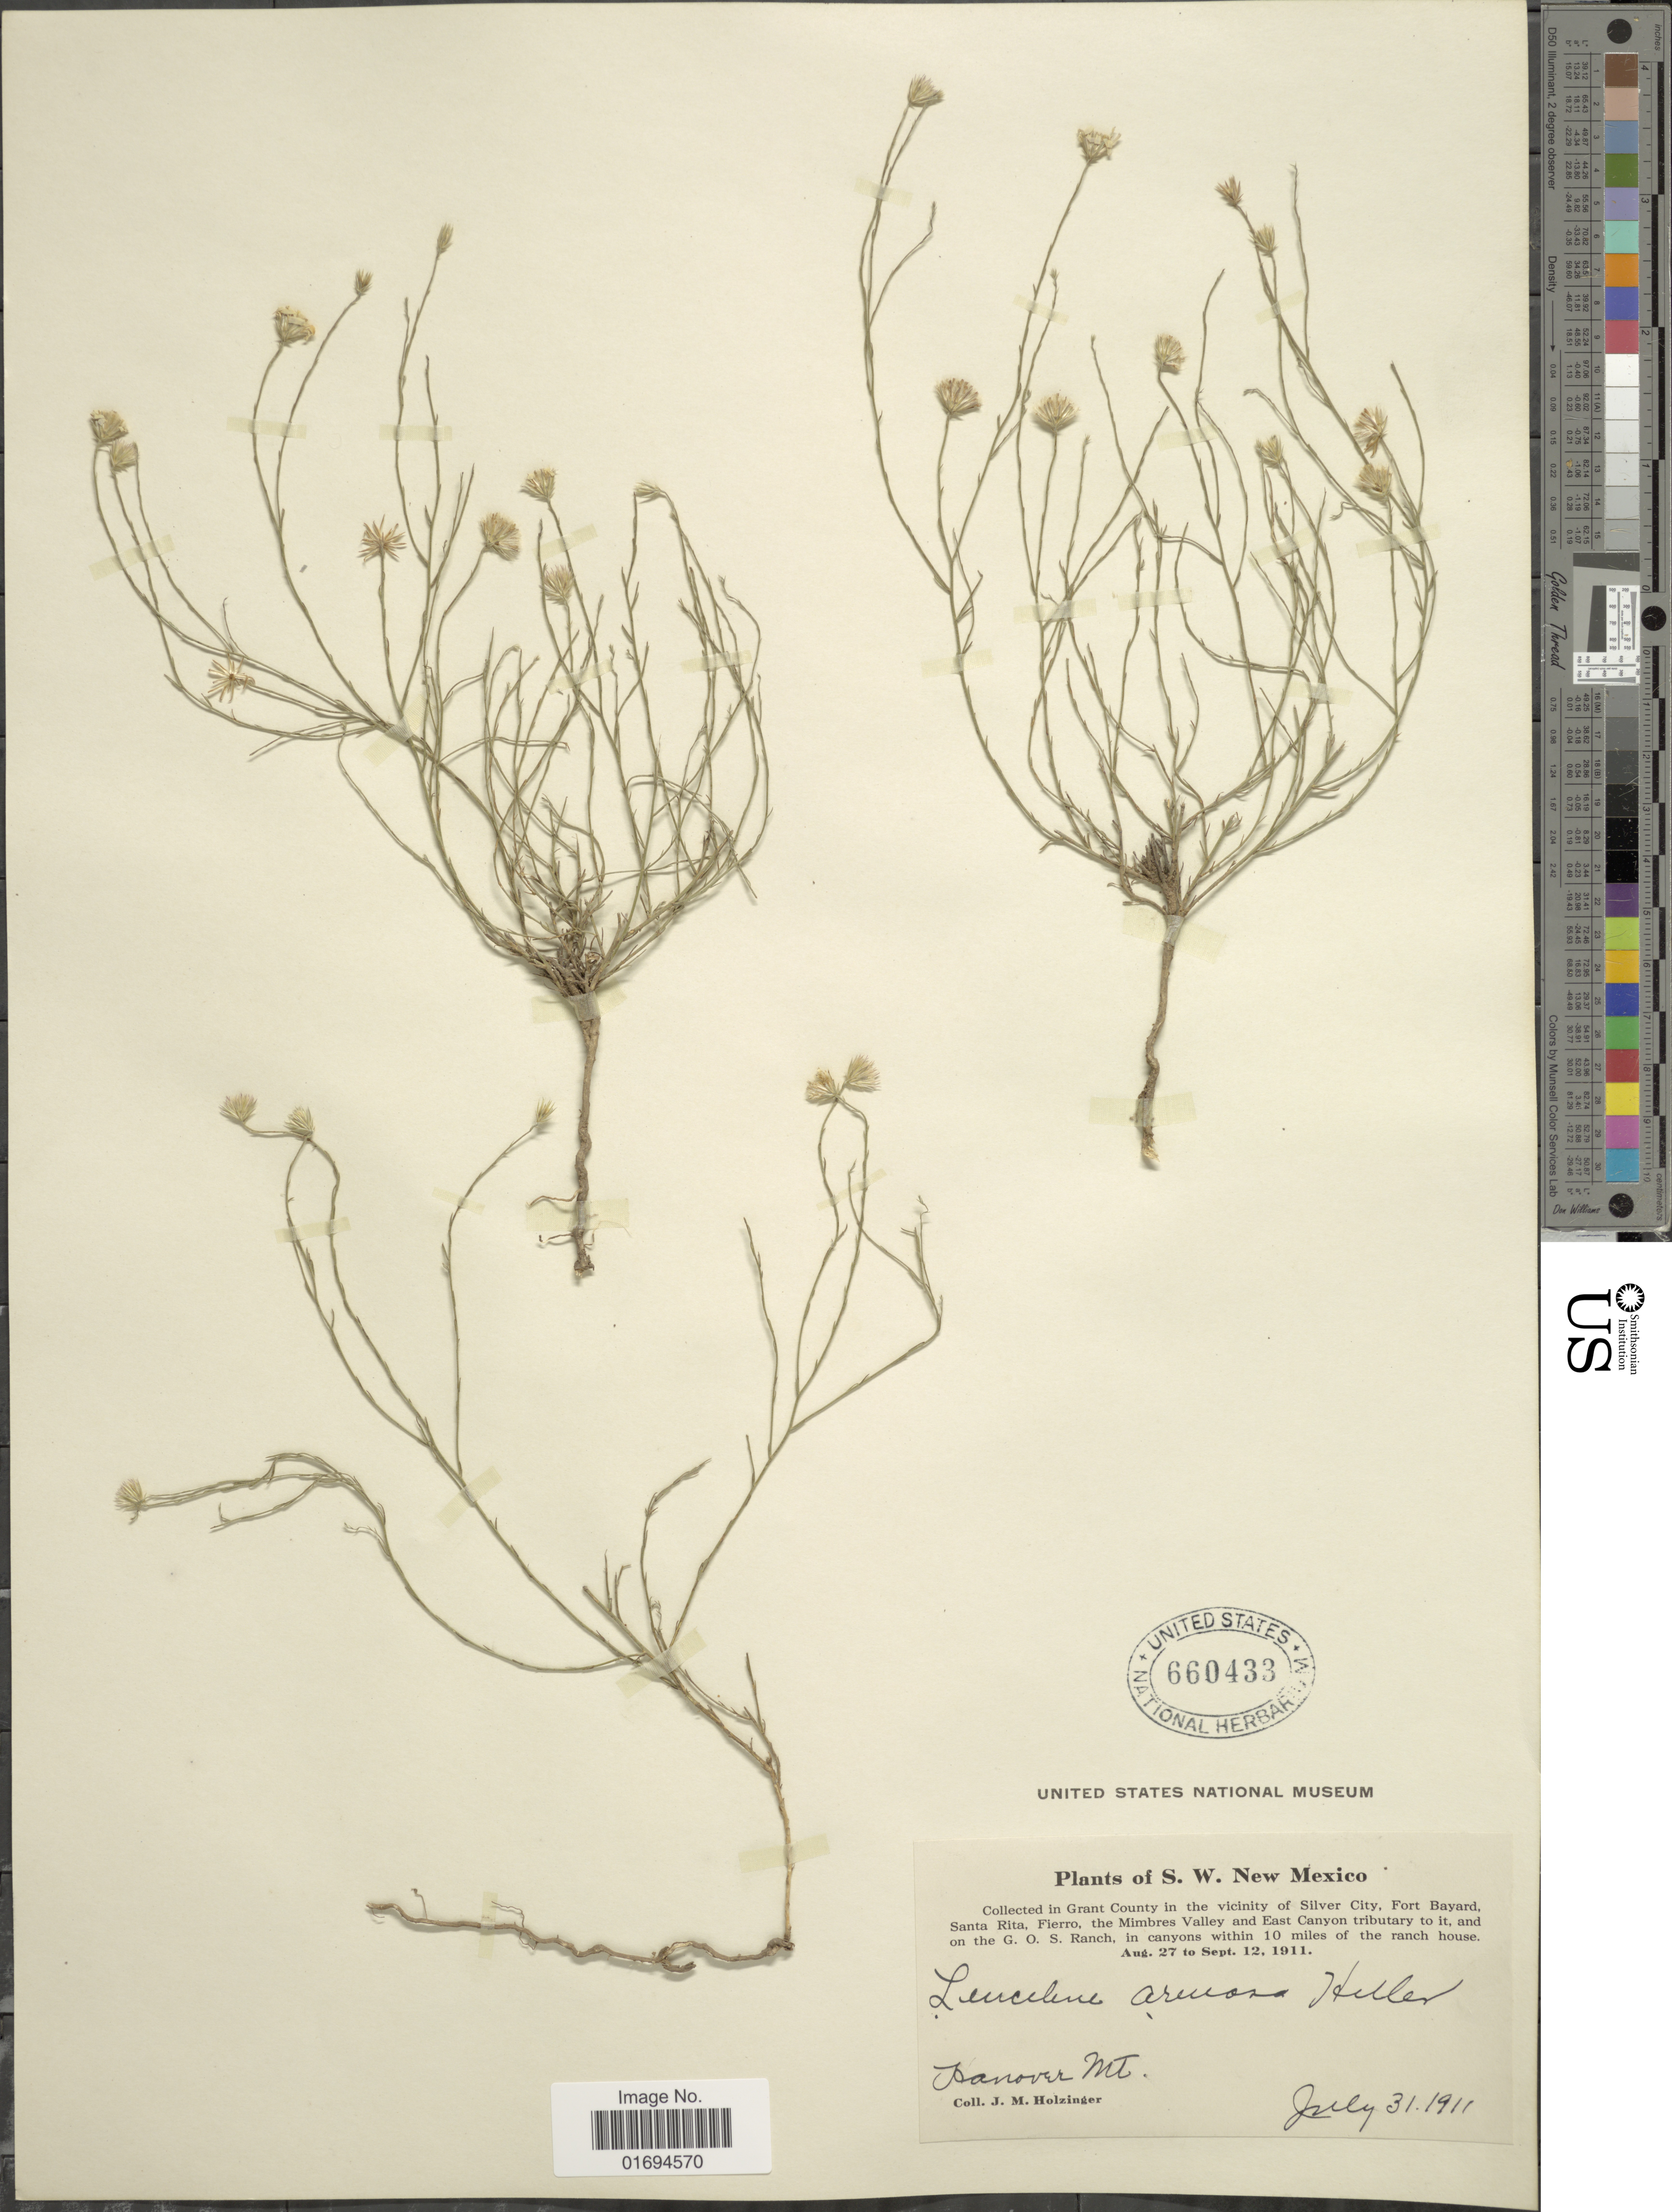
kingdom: Plantae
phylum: Tracheophyta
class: Magnoliopsida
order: Asterales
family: Asteraceae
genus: Chaetopappa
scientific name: Chaetopappa ericoides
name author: (Torr.) G.L. Nesom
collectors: J. M. Holzinger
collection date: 1911-07-31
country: United States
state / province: New Mexico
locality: S. W. New Mexico, Grant County in the vicinity of Silver City, Fort Bayard, Santa Rita, Fierrom the Mimbres Valley and East Canyon tributary to it, and on the G. O. S ranch, in canyons within 10 miles of the ranch house, Hanover Mt.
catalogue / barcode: US 660433